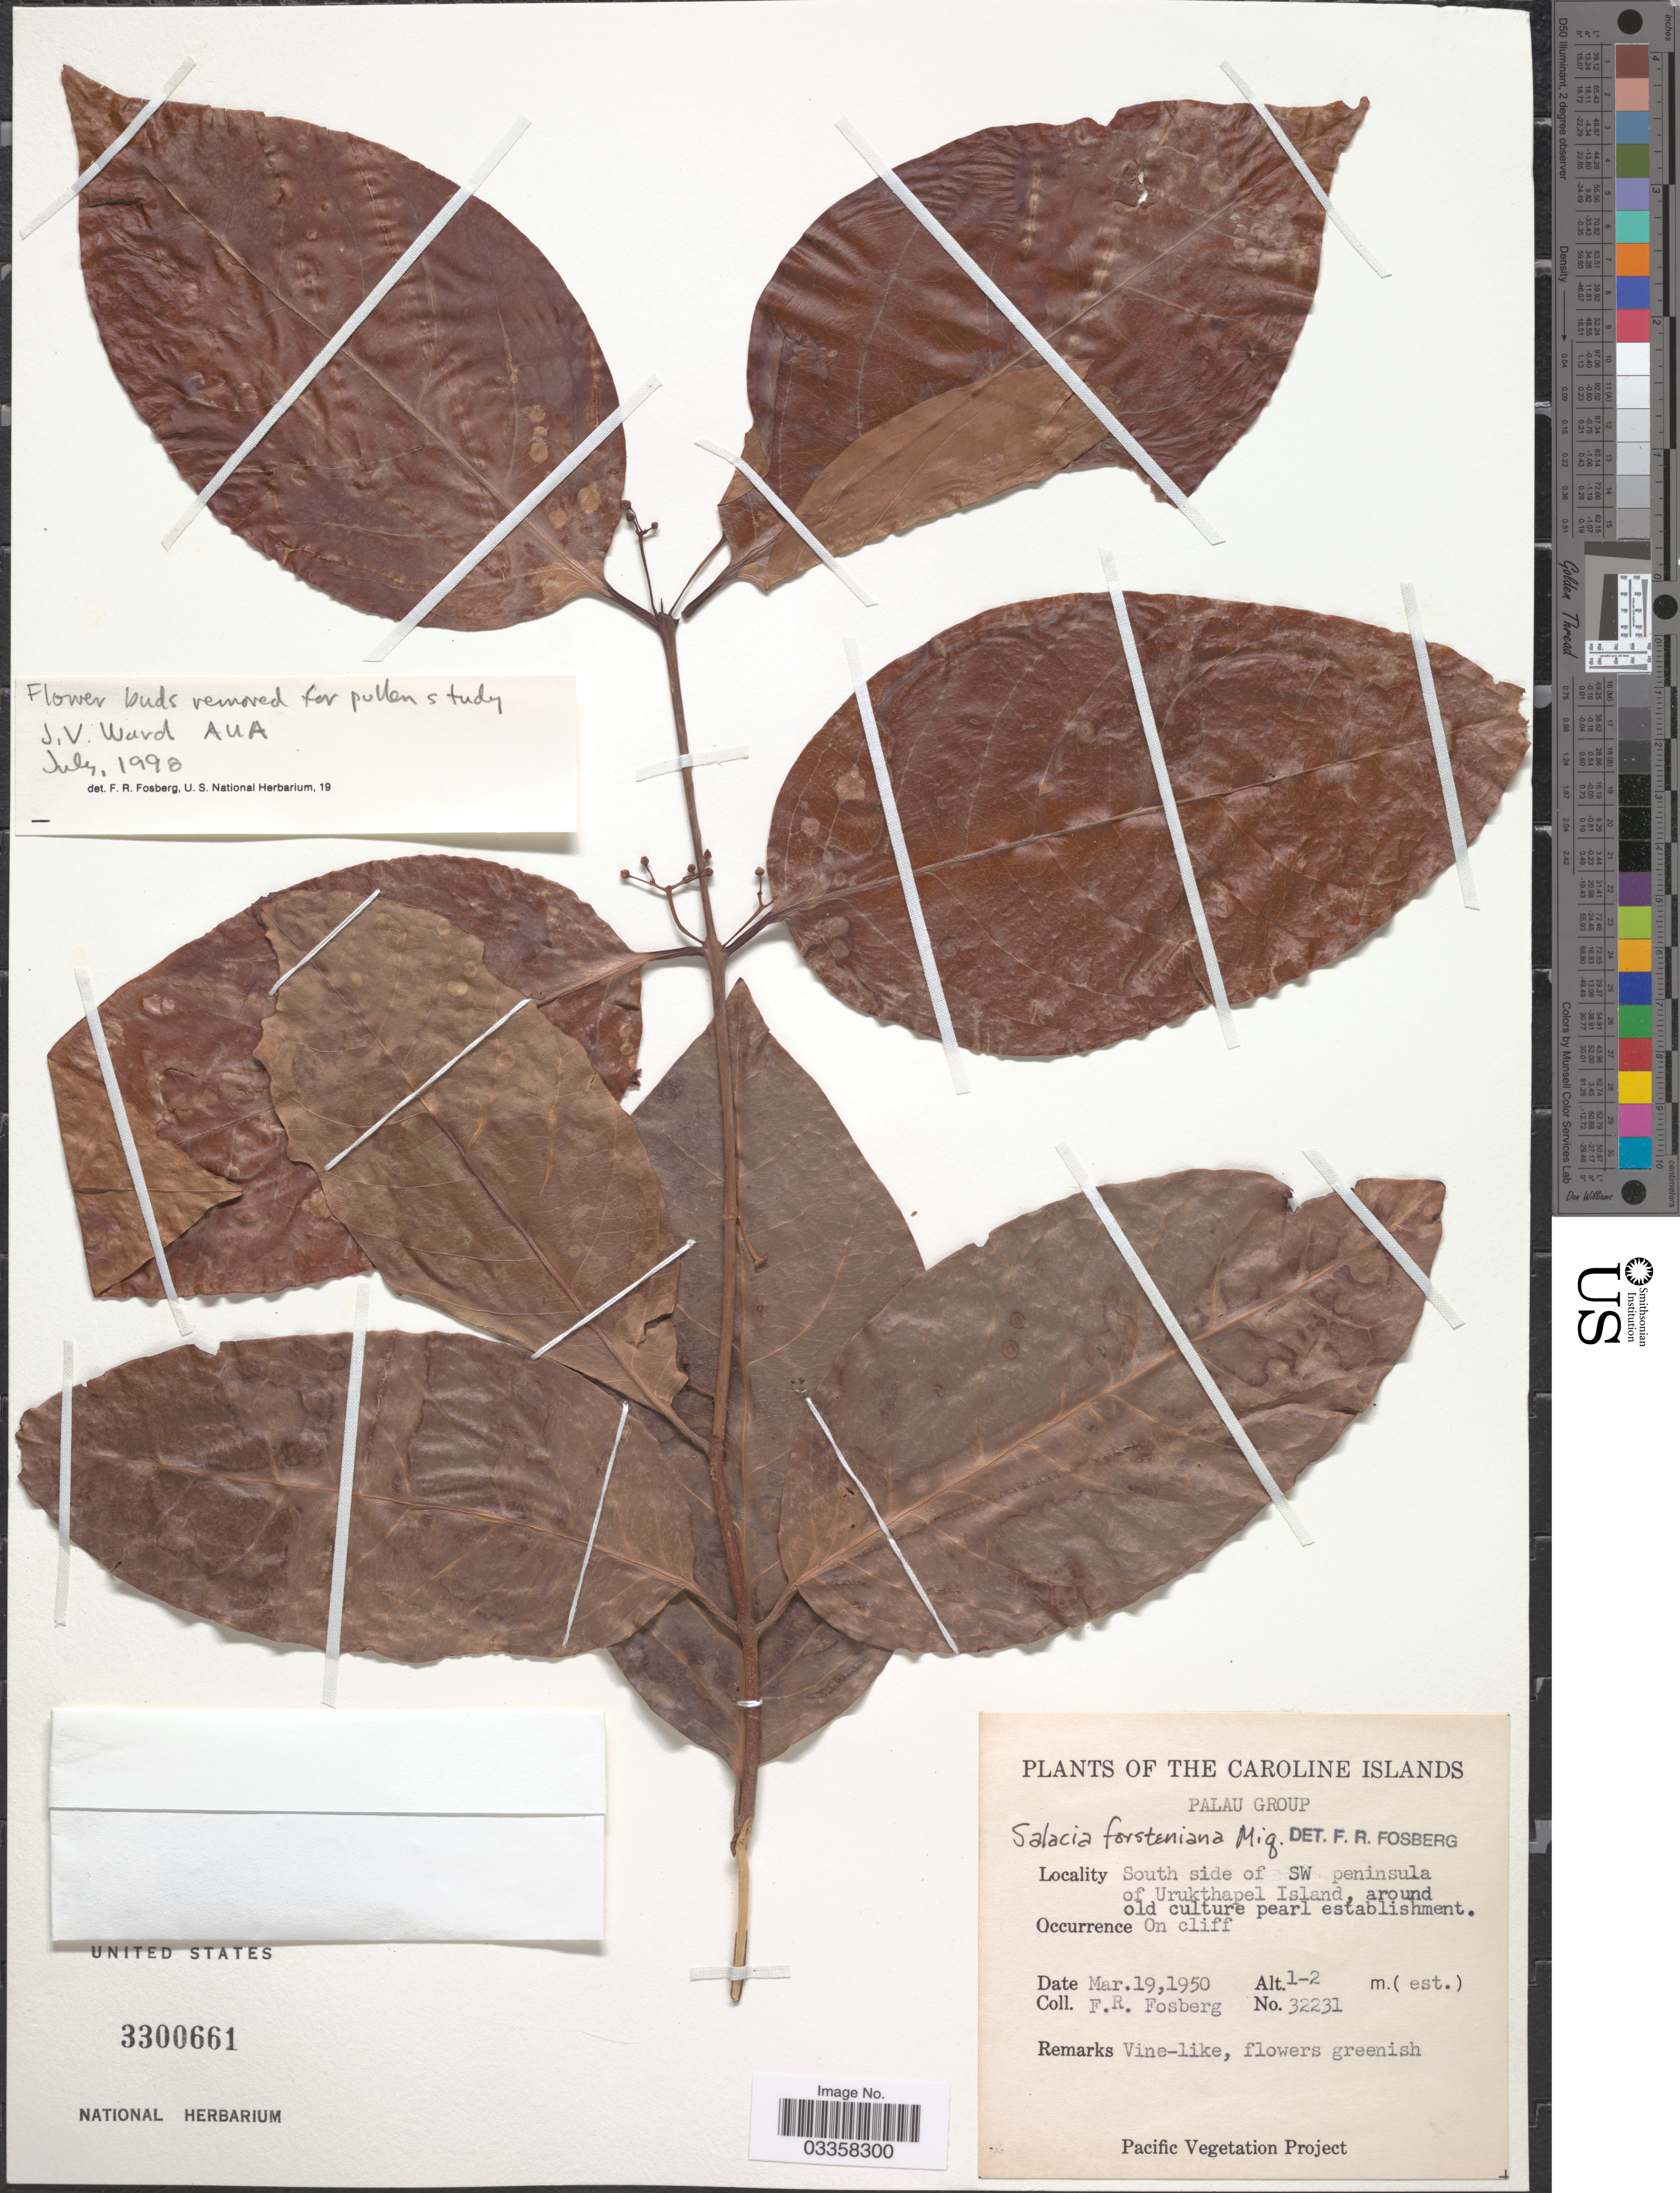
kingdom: Plantae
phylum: Tracheophyta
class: Magnoliopsida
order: Celastrales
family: Celastraceae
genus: Salacia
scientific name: Salacia forsteniana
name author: Miq.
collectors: F. R. Fosberg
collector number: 32231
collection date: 1950-03-19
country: Palau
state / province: Koror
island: Ngeruktabel [Urukthapel]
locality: The Caroline Islands. Palau Group. South side of SW peninsula of Urukthapel Island, around old culture pearl establishment.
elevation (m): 1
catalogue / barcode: US 3300661